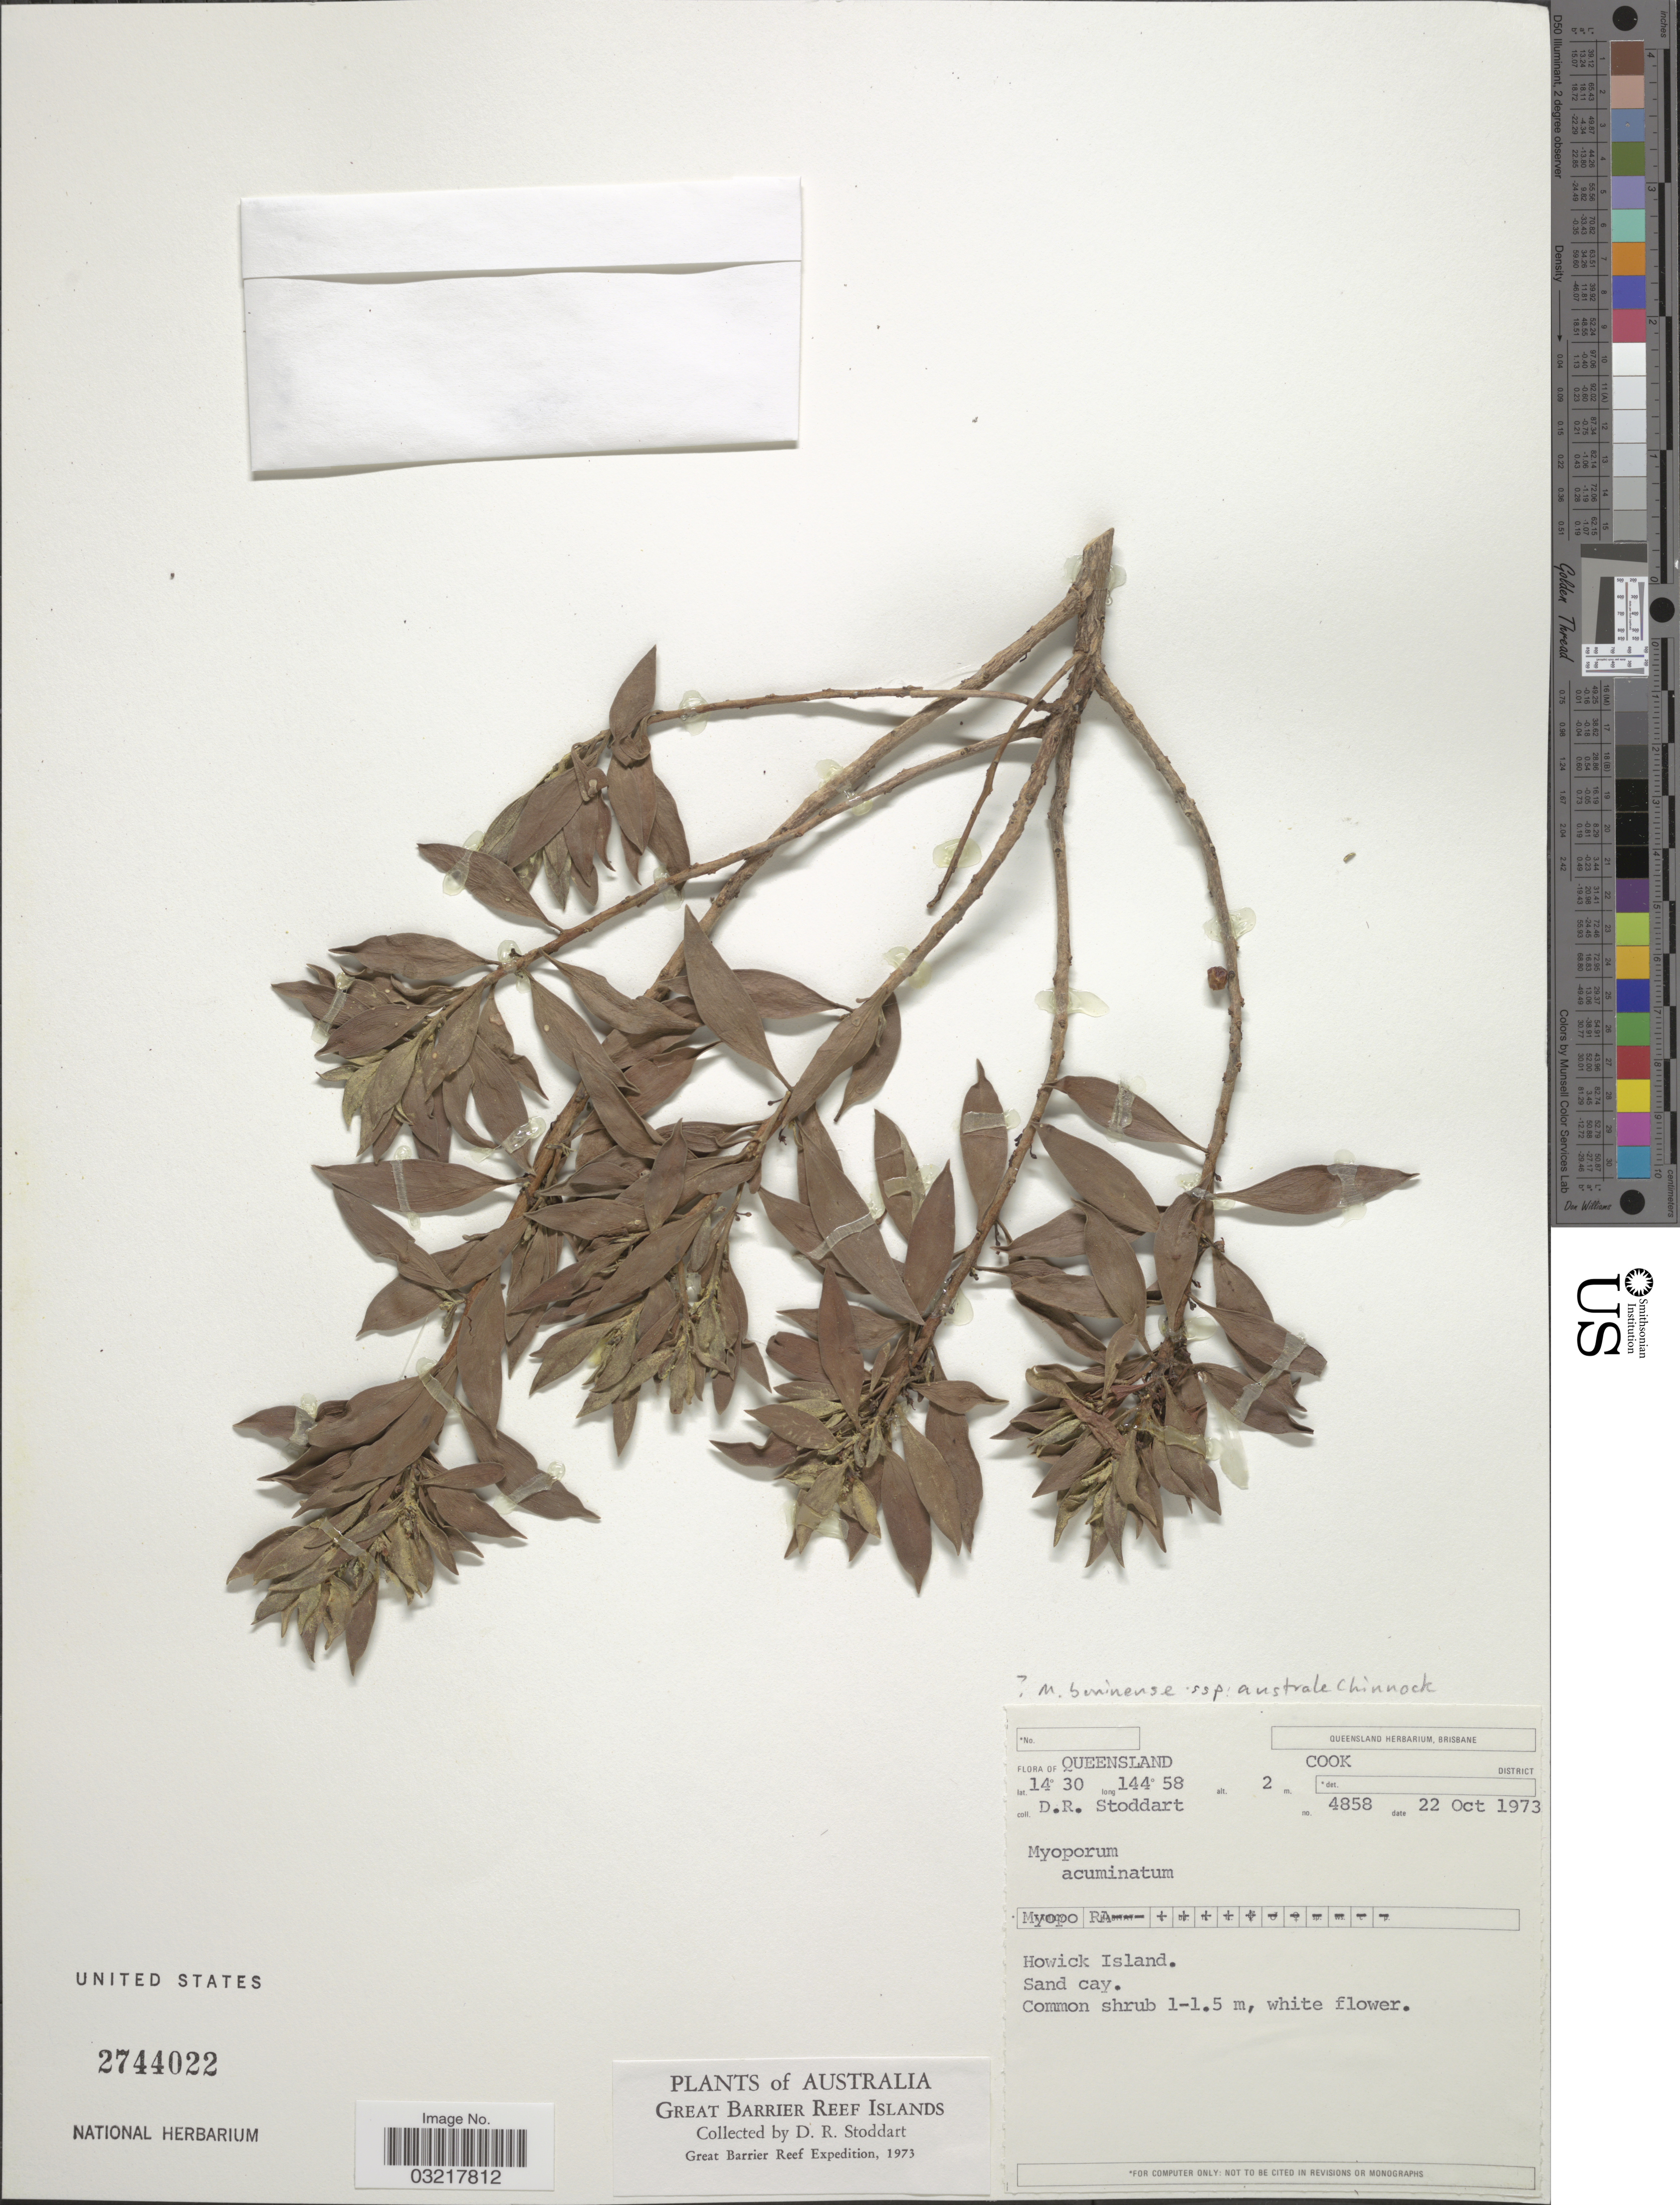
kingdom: Plantae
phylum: Tracheophyta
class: Magnoliopsida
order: Lamiales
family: Scrophulariaceae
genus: Myoporum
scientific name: Myoporum boninense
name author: Koidz.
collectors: D. R. Stoddart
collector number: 4858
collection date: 1973-10-22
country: Australia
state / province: Queensland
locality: Cook District. Howick Island.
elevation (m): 2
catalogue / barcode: US 2744022